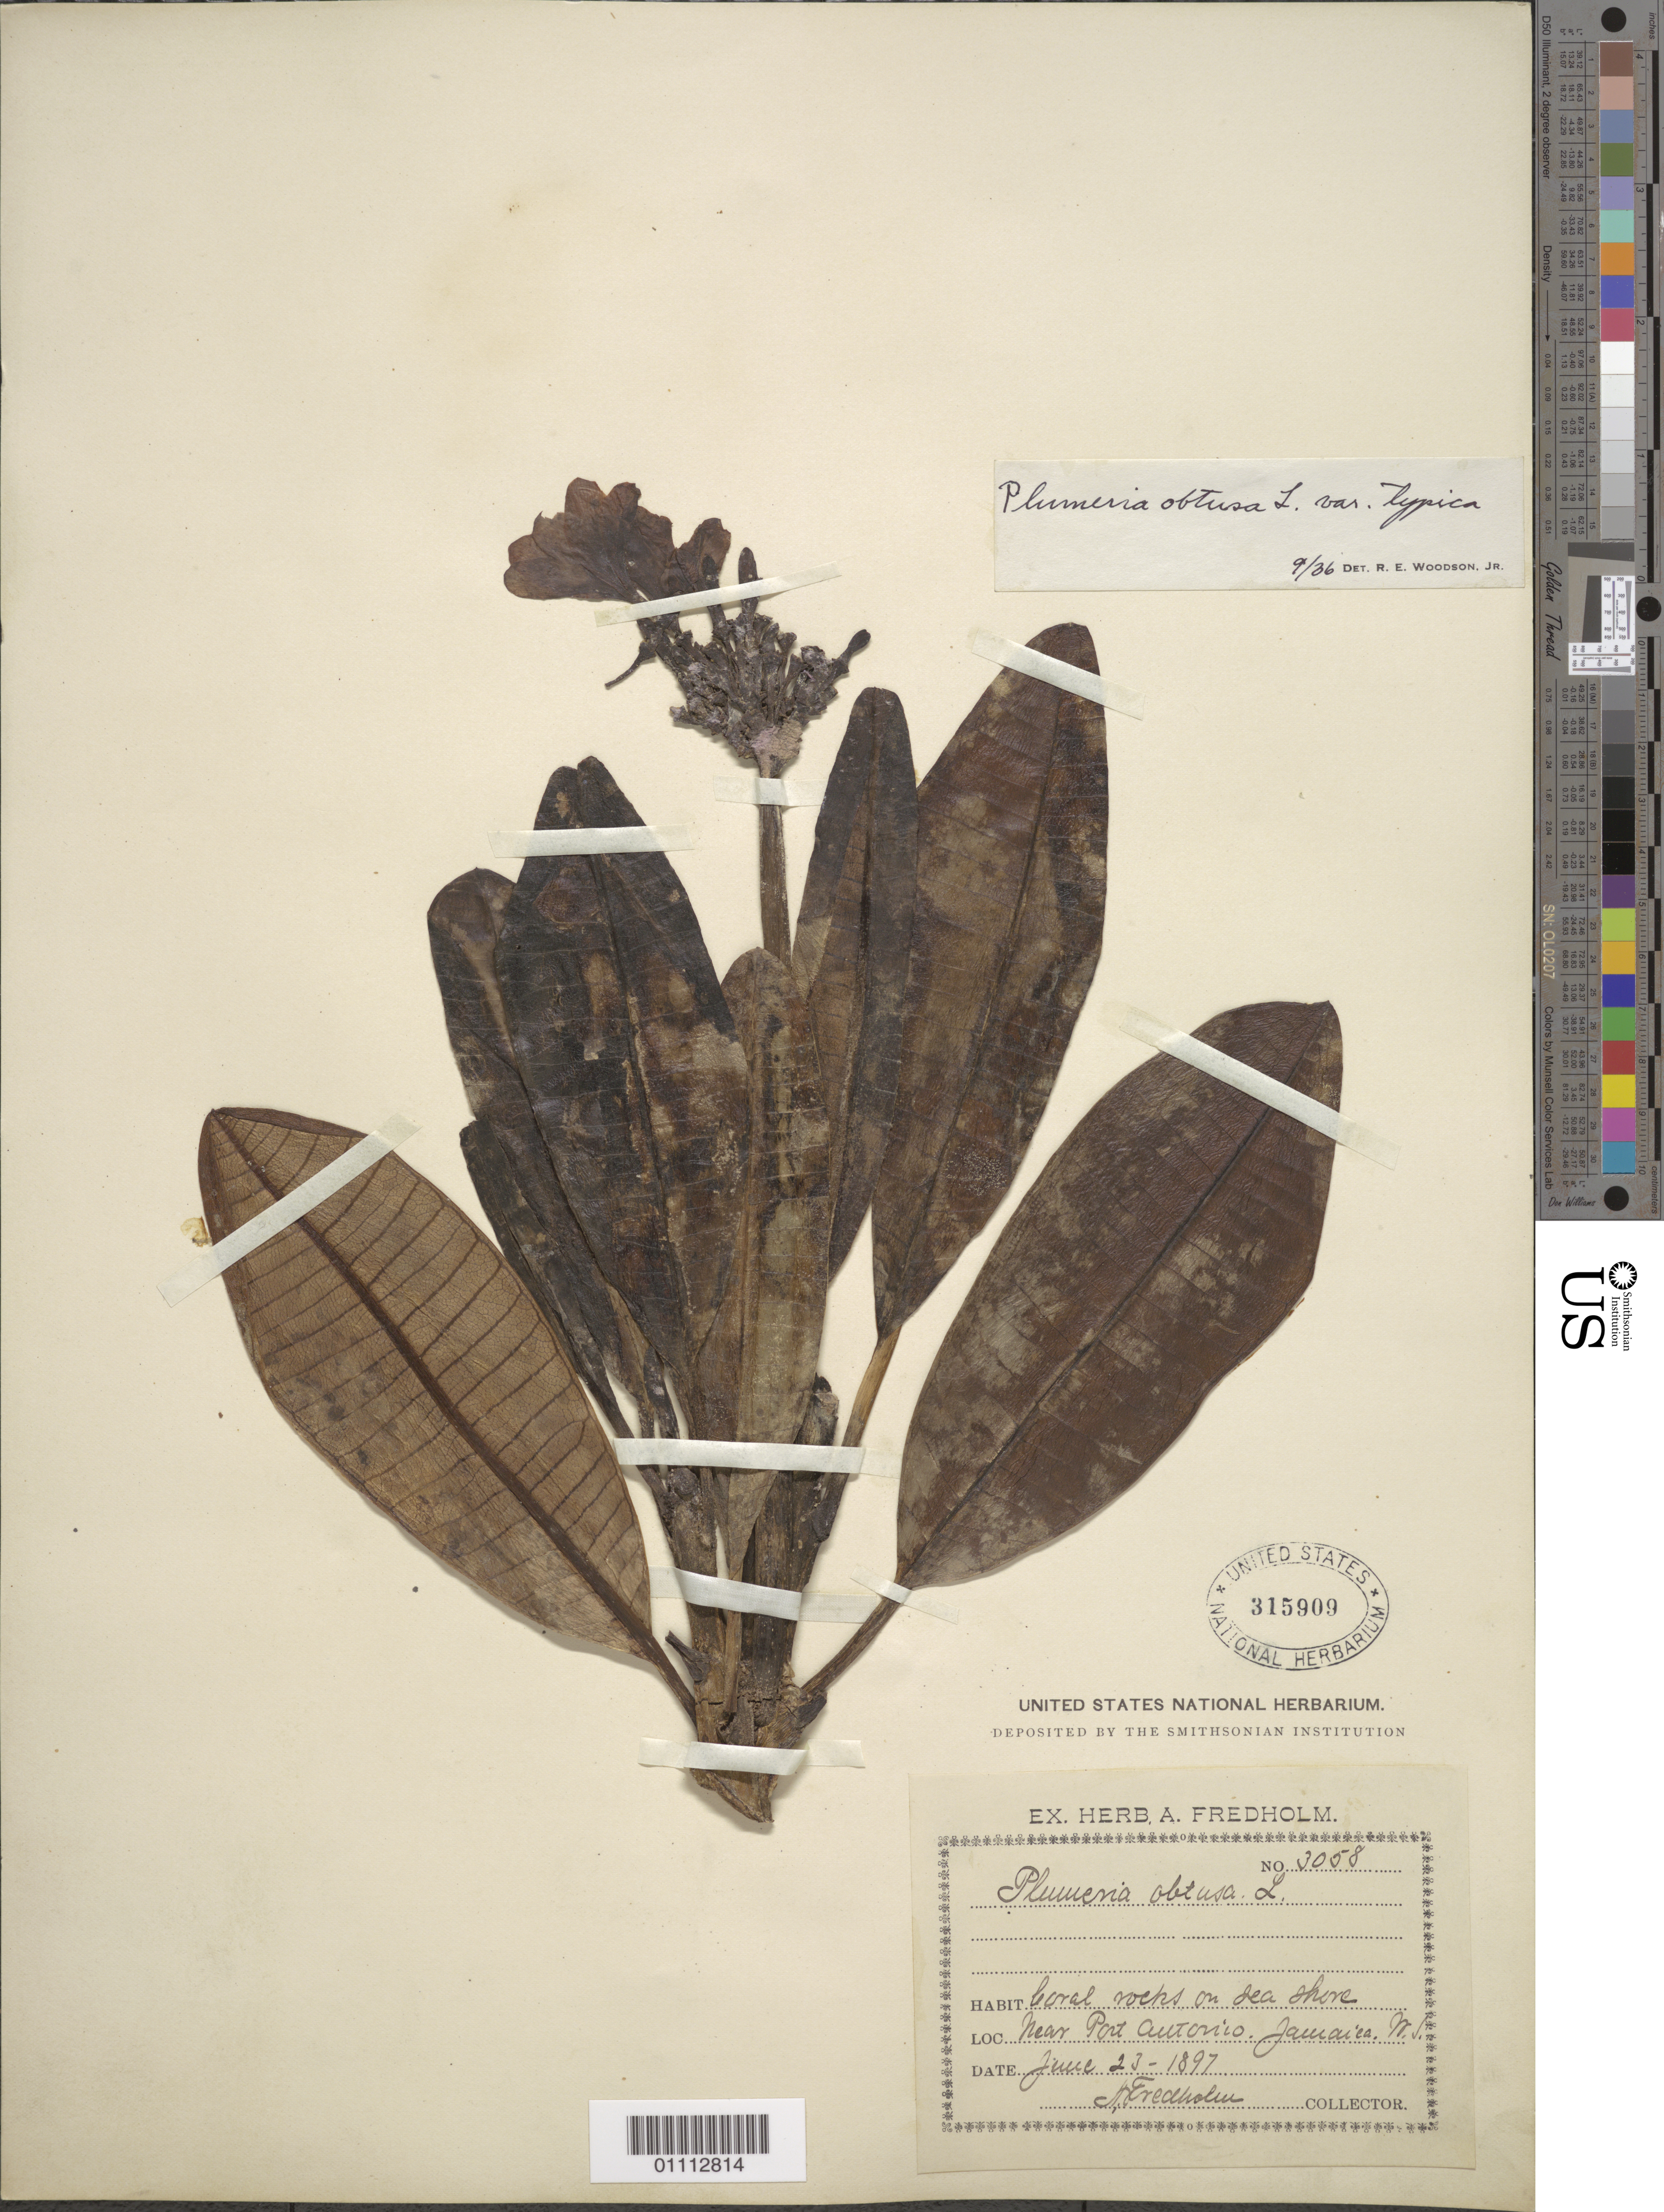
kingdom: Plantae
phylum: Tracheophyta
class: Magnoliopsida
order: Gentianales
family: Apocynaceae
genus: Plumeria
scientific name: Plumeria obtusa var. typica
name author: Woodson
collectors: A. Fredholm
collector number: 3058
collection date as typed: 23 Jun 1897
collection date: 1897-06-23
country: Jamaica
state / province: Portland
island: Jamaica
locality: Near Port Antonio. Coral rocks on sea shore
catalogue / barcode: US 315909